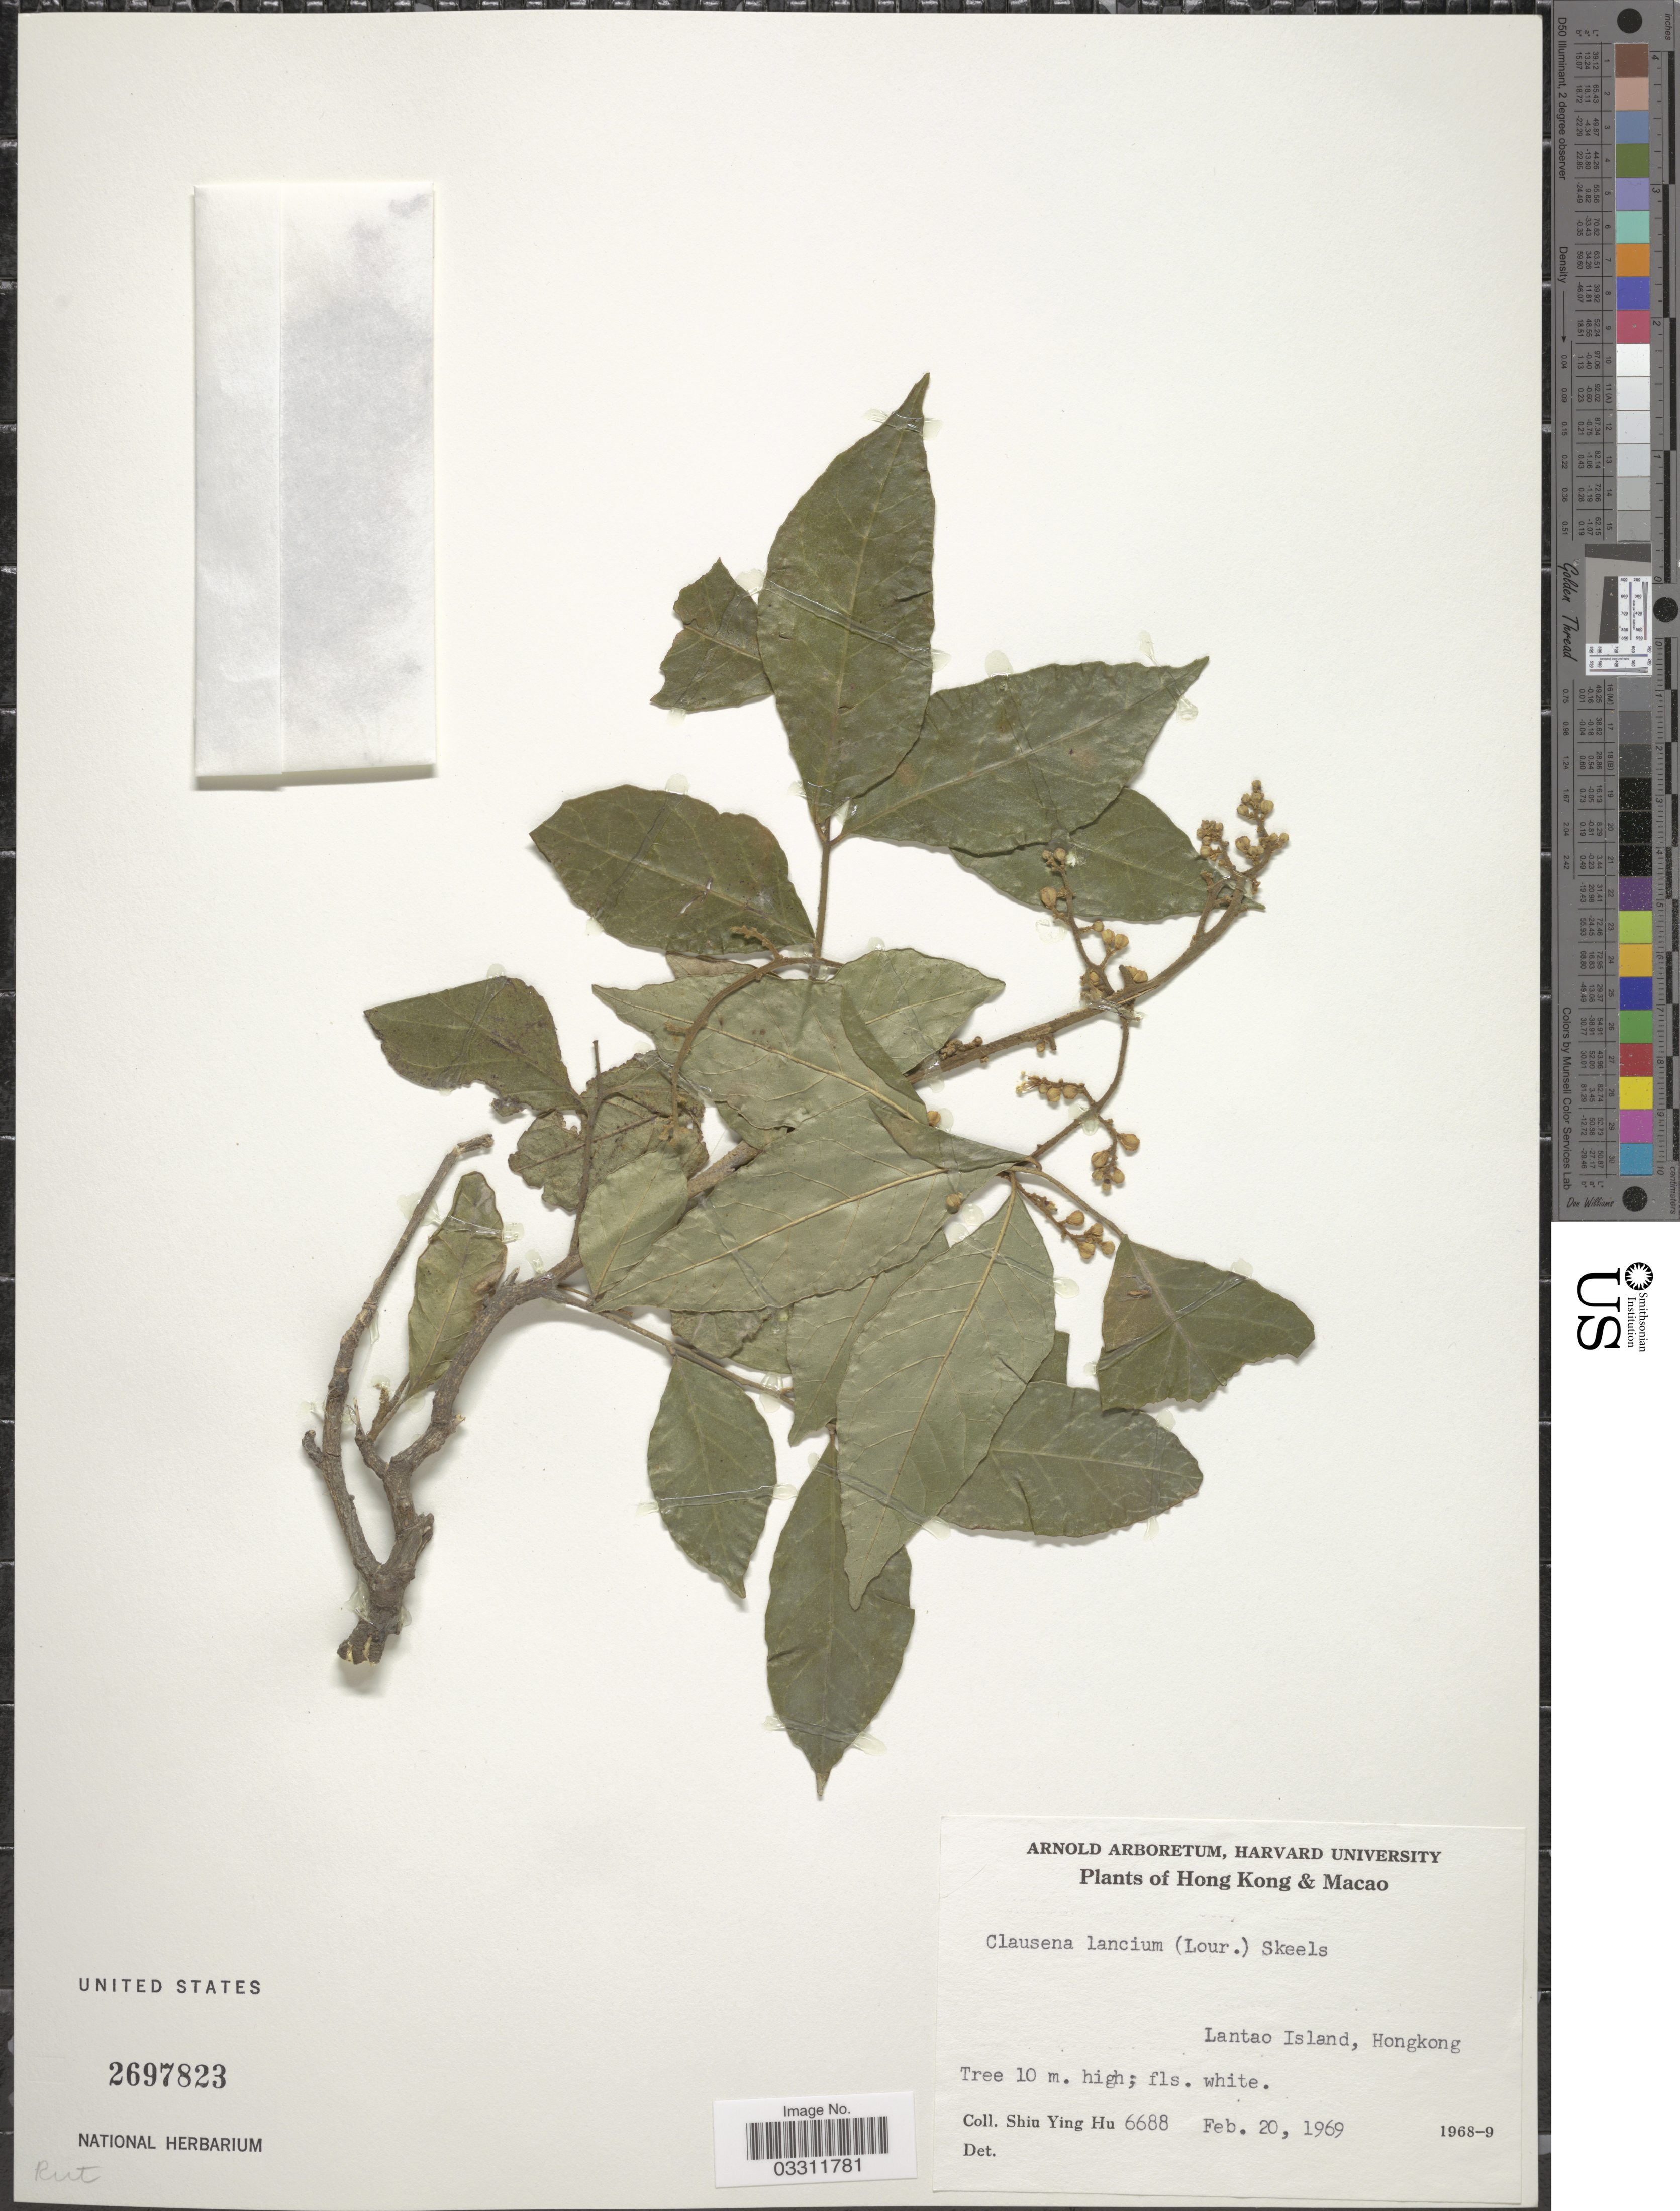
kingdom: Plantae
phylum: Tracheophyta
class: Magnoliopsida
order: Sapindales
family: Rutaceae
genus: Clausena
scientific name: Clausena lansium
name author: (Lour.) Skeels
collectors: S. Y. Hu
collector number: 6688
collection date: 1969-02-20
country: China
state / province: Hong Kong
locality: Lantao Island.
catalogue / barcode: US 2697823